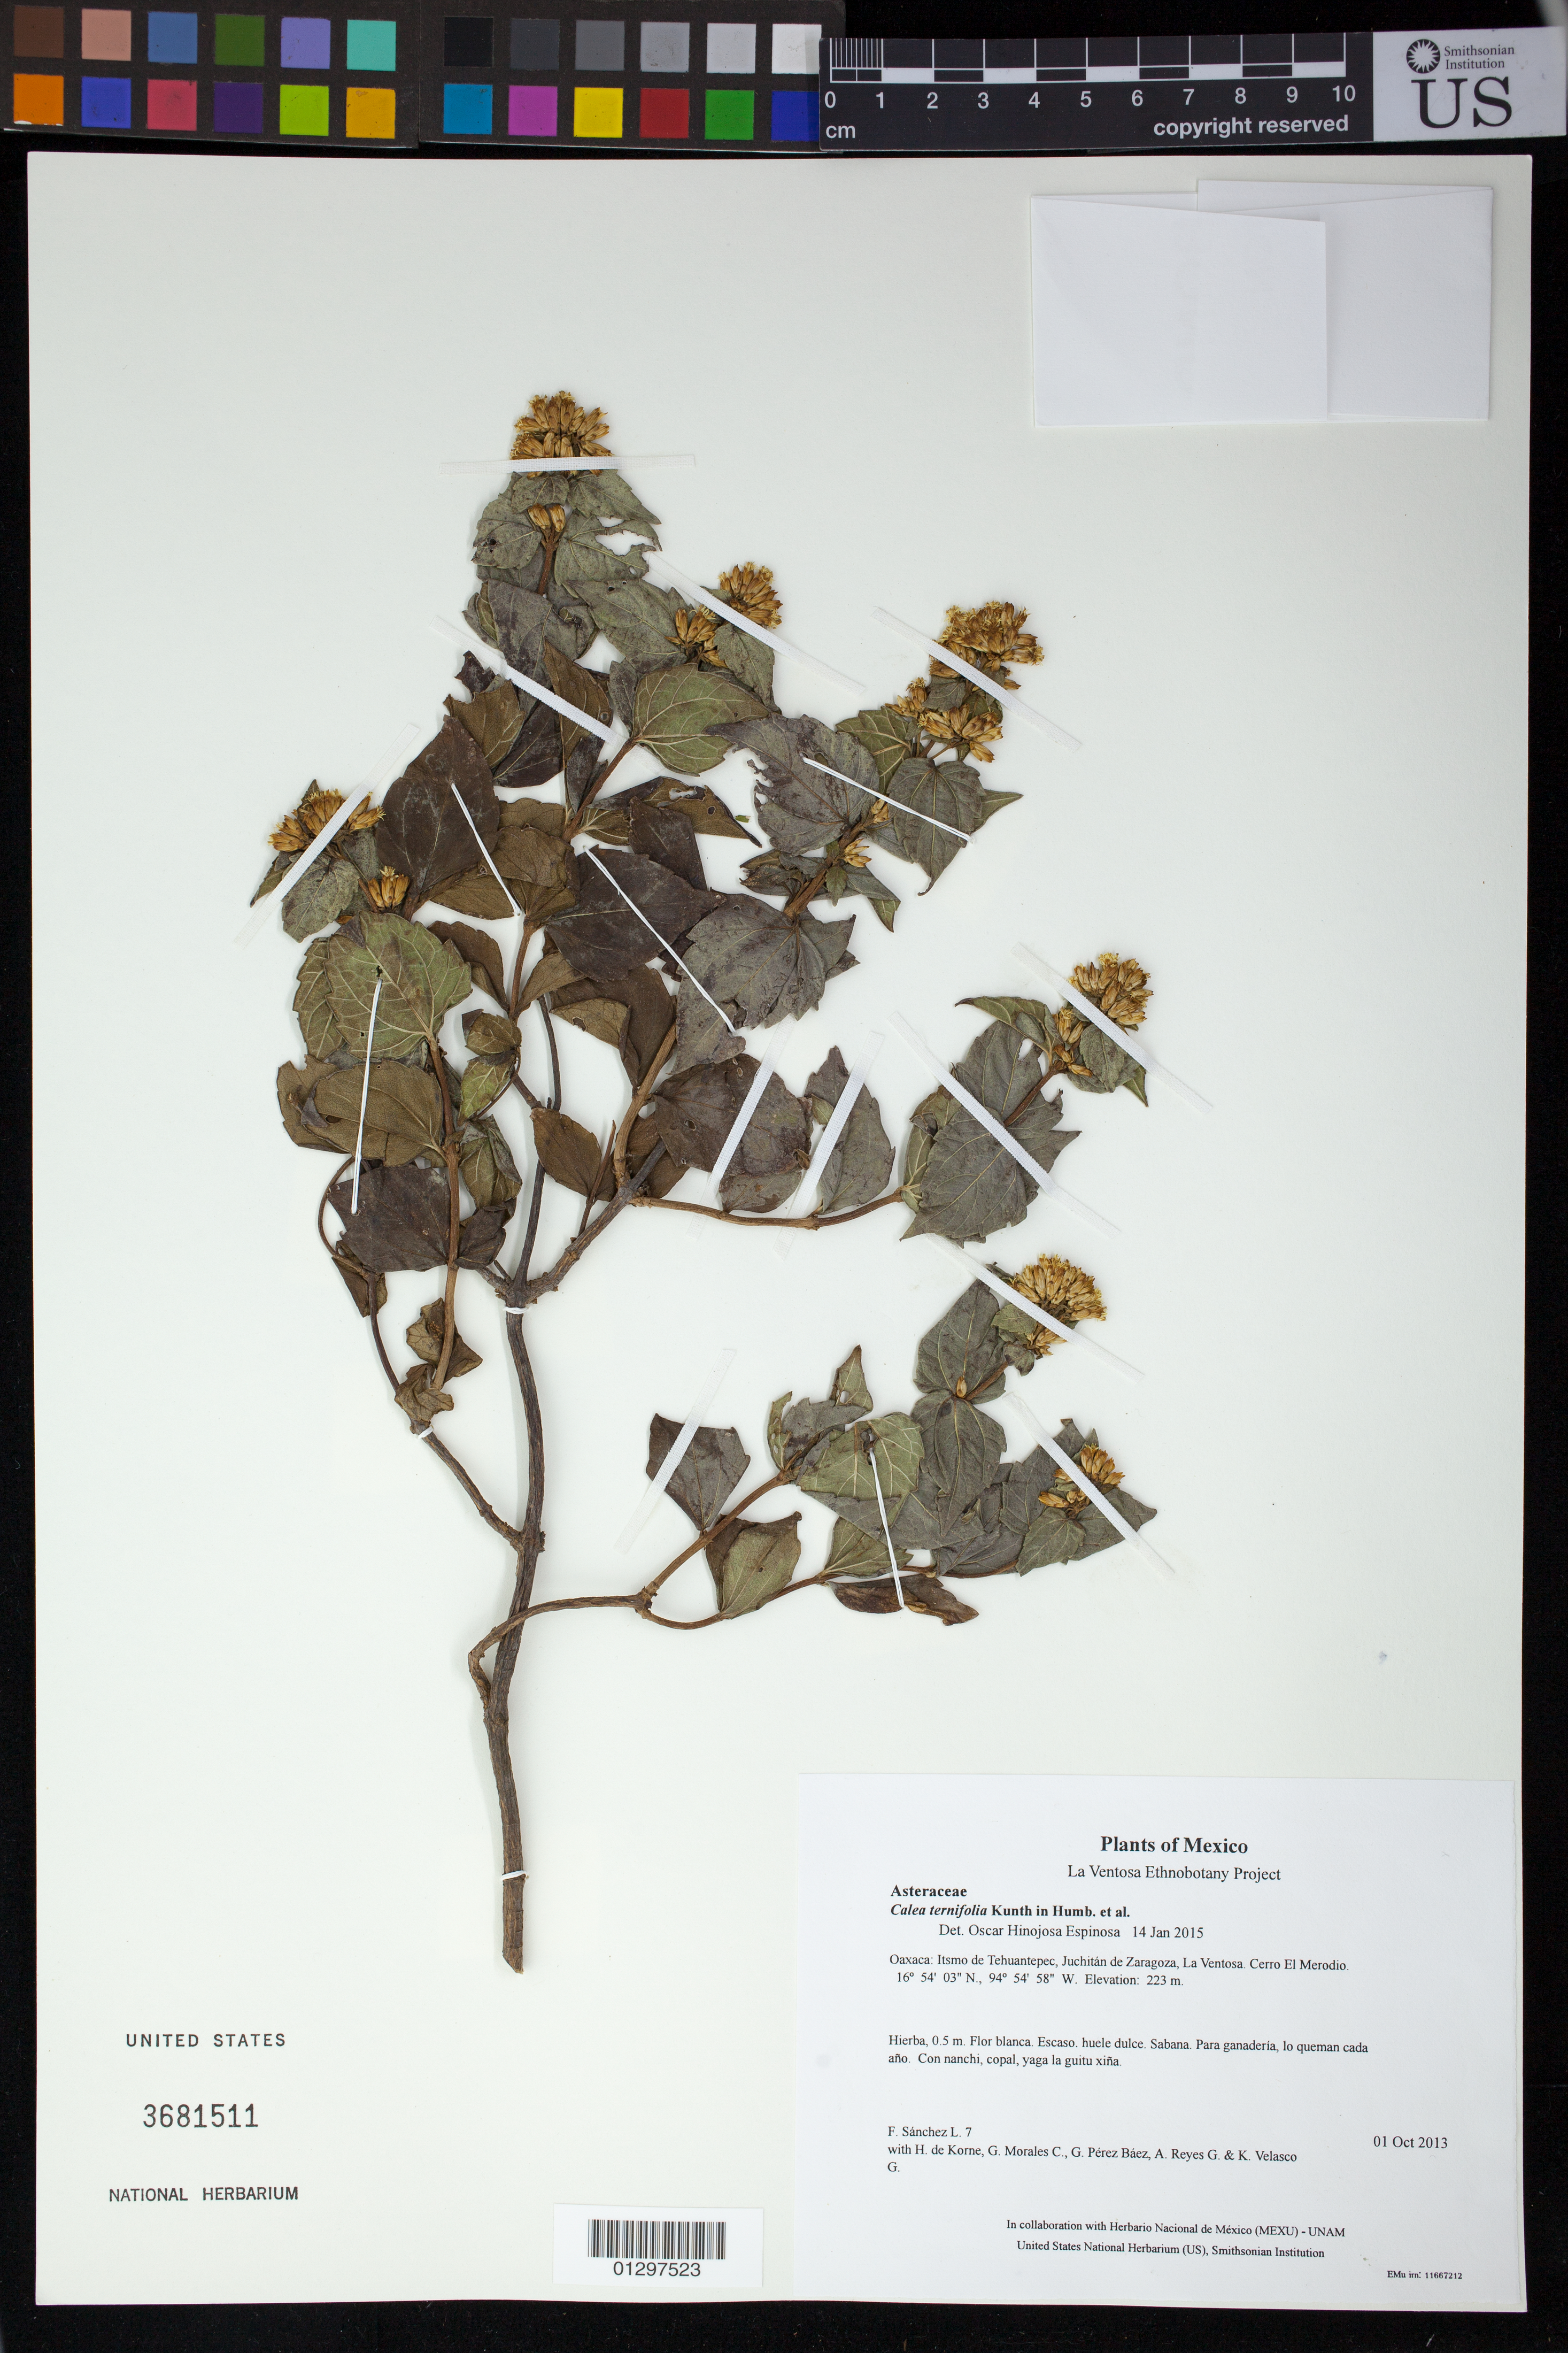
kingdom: Plantae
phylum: Tracheophyta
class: Magnoliopsida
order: Asterales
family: Asteraceae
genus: Calea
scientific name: Calea ternifolia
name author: Kunth in Humb. et al.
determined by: Hinojosa E., O.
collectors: F. Sánchez L., H. de Korne, G. Morales C., G. Pérez Báez, A. Reyes G. & K. Velasco G.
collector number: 7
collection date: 2013-10-01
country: Mexico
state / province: Oaxaca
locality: Itsmo de Tehuantepec, Juchitán de Zaragoza, La Ventosa. Cerro El Merodio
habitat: Sabana. Para ganadería, lo queman cada año.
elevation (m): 223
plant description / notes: JEBOT, MEXU, SERO, US; Gui'xhi. 0.5 m. Guie' naquichi'. Huaxie'.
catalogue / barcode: US 3681511